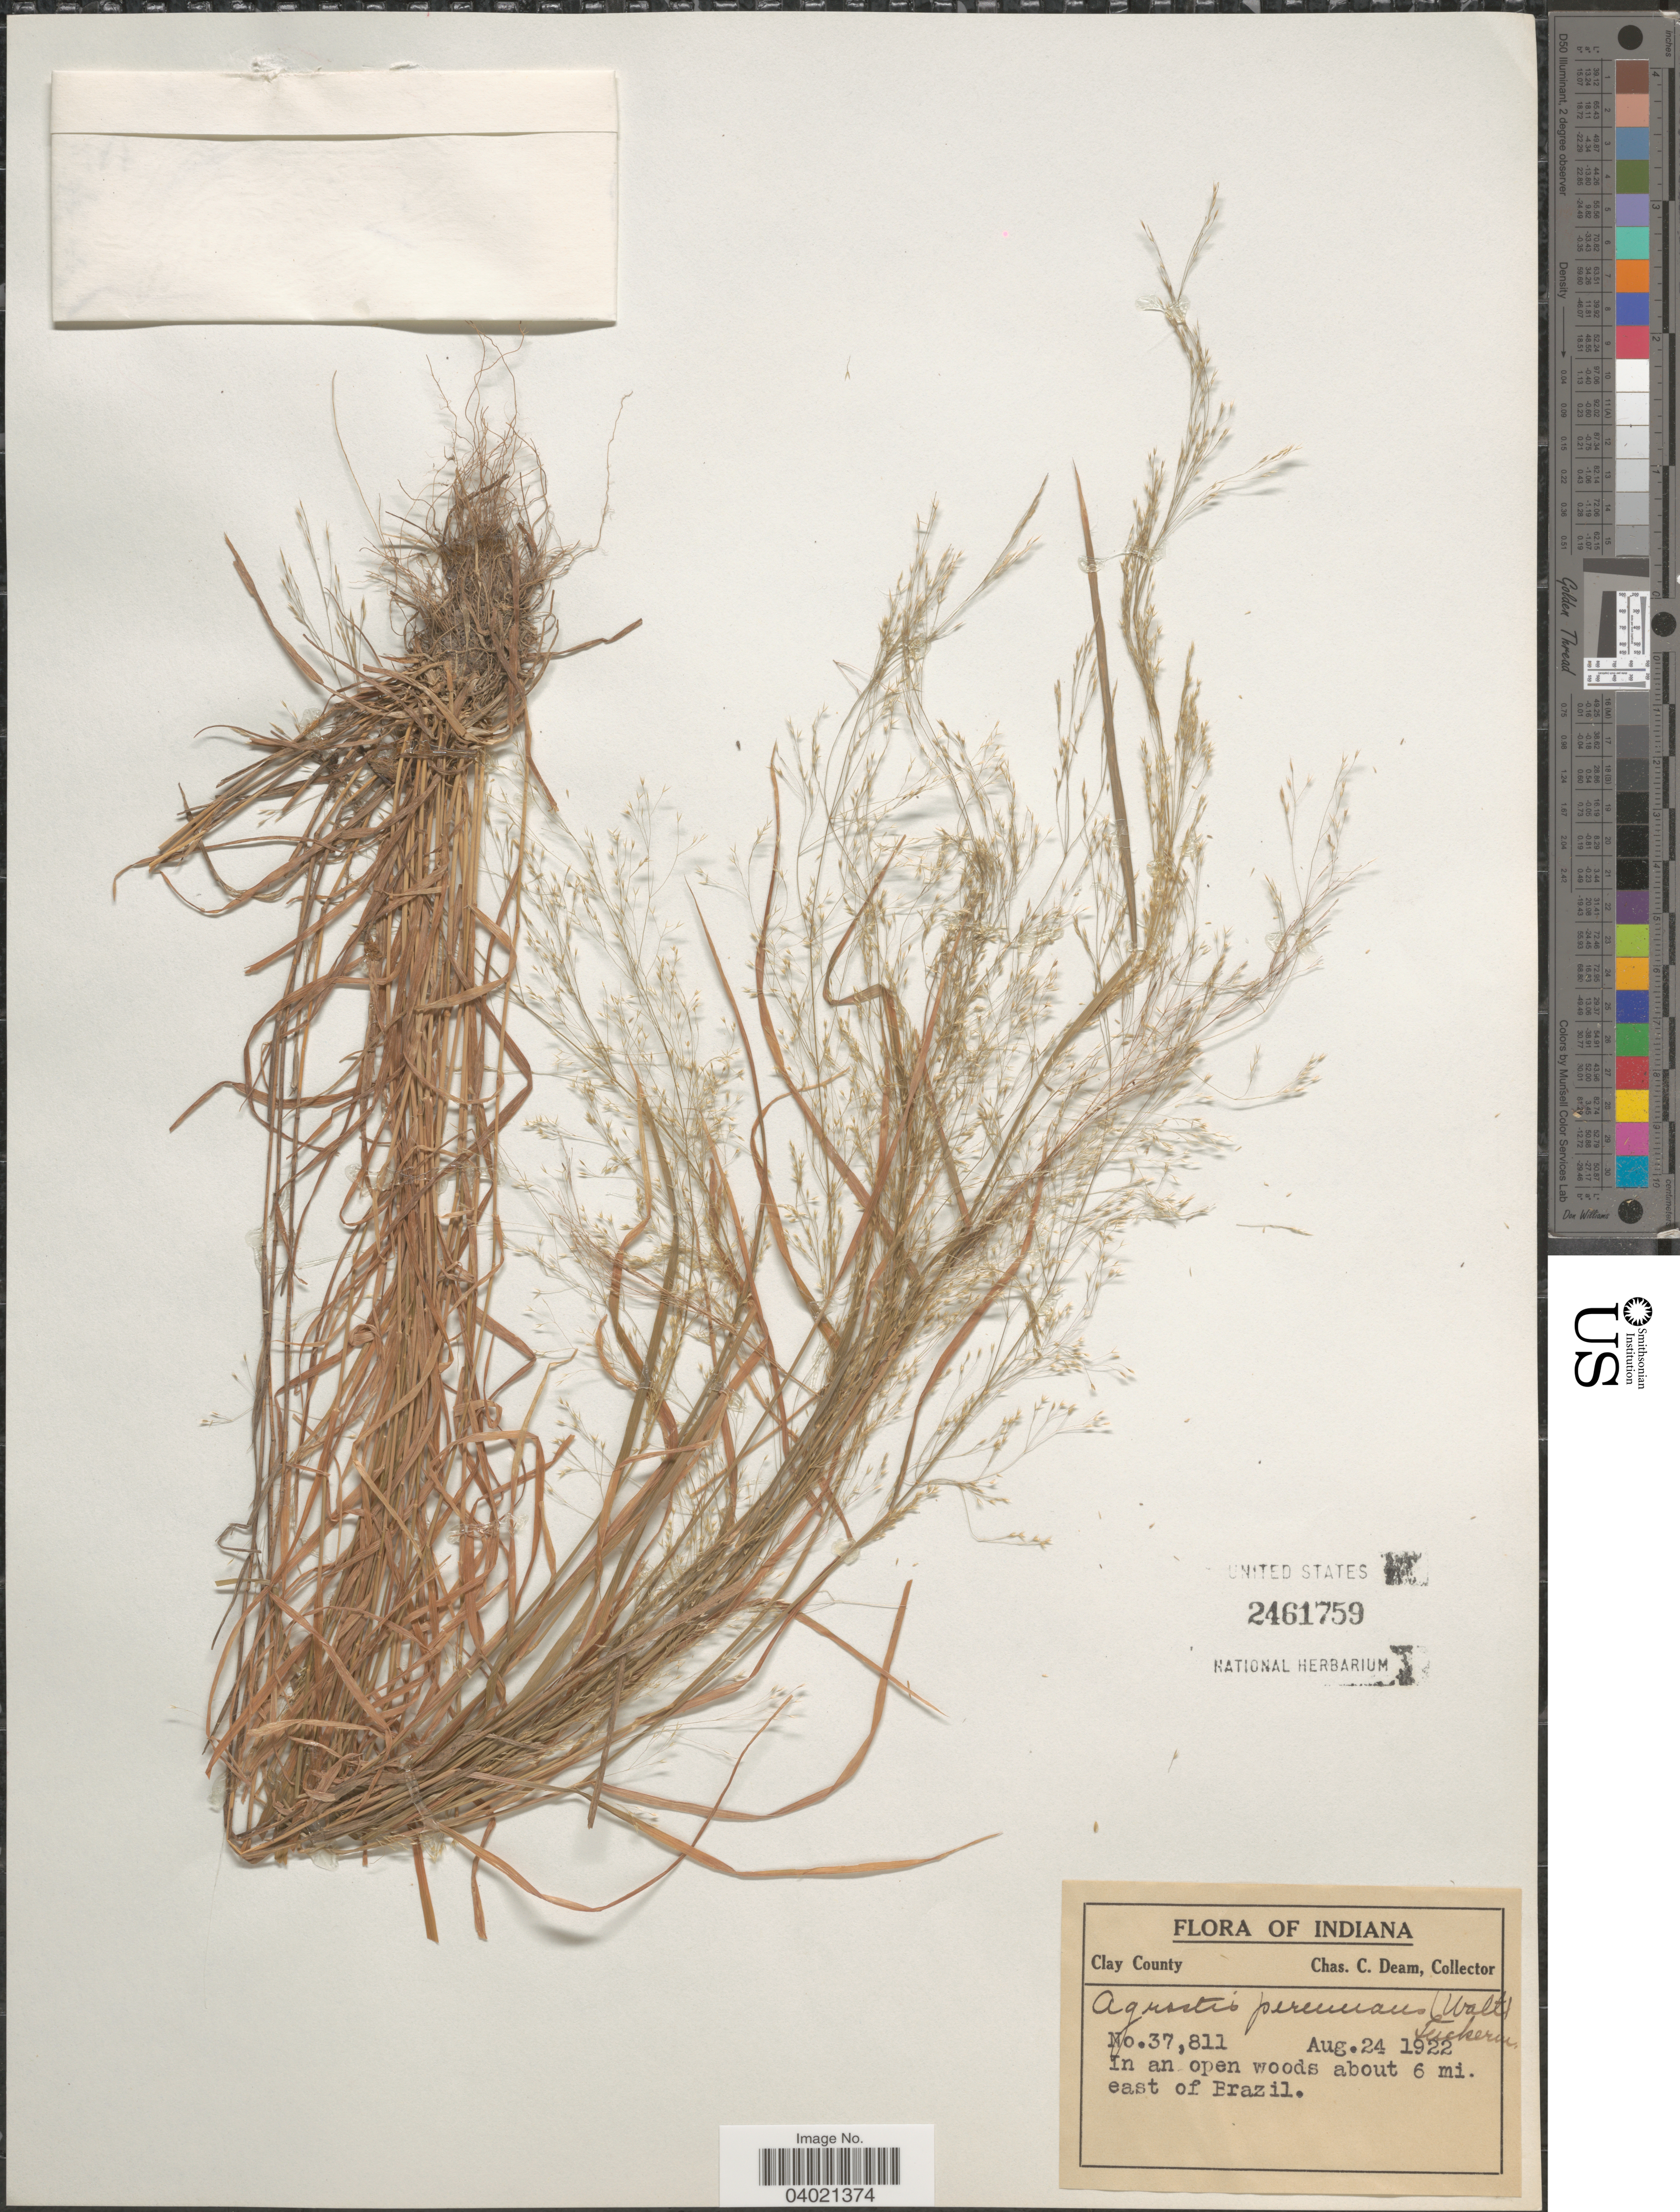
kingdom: Plantae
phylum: Tracheophyta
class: Liliopsida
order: Poales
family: Poaceae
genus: Agrostis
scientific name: Agrostis perennans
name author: (Walter) Tuck.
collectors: C. C. Deam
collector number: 37811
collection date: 1922-08-24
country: United States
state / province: Indiana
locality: Clay County. About 6 mi. east of Brazil.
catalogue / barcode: US 2461759